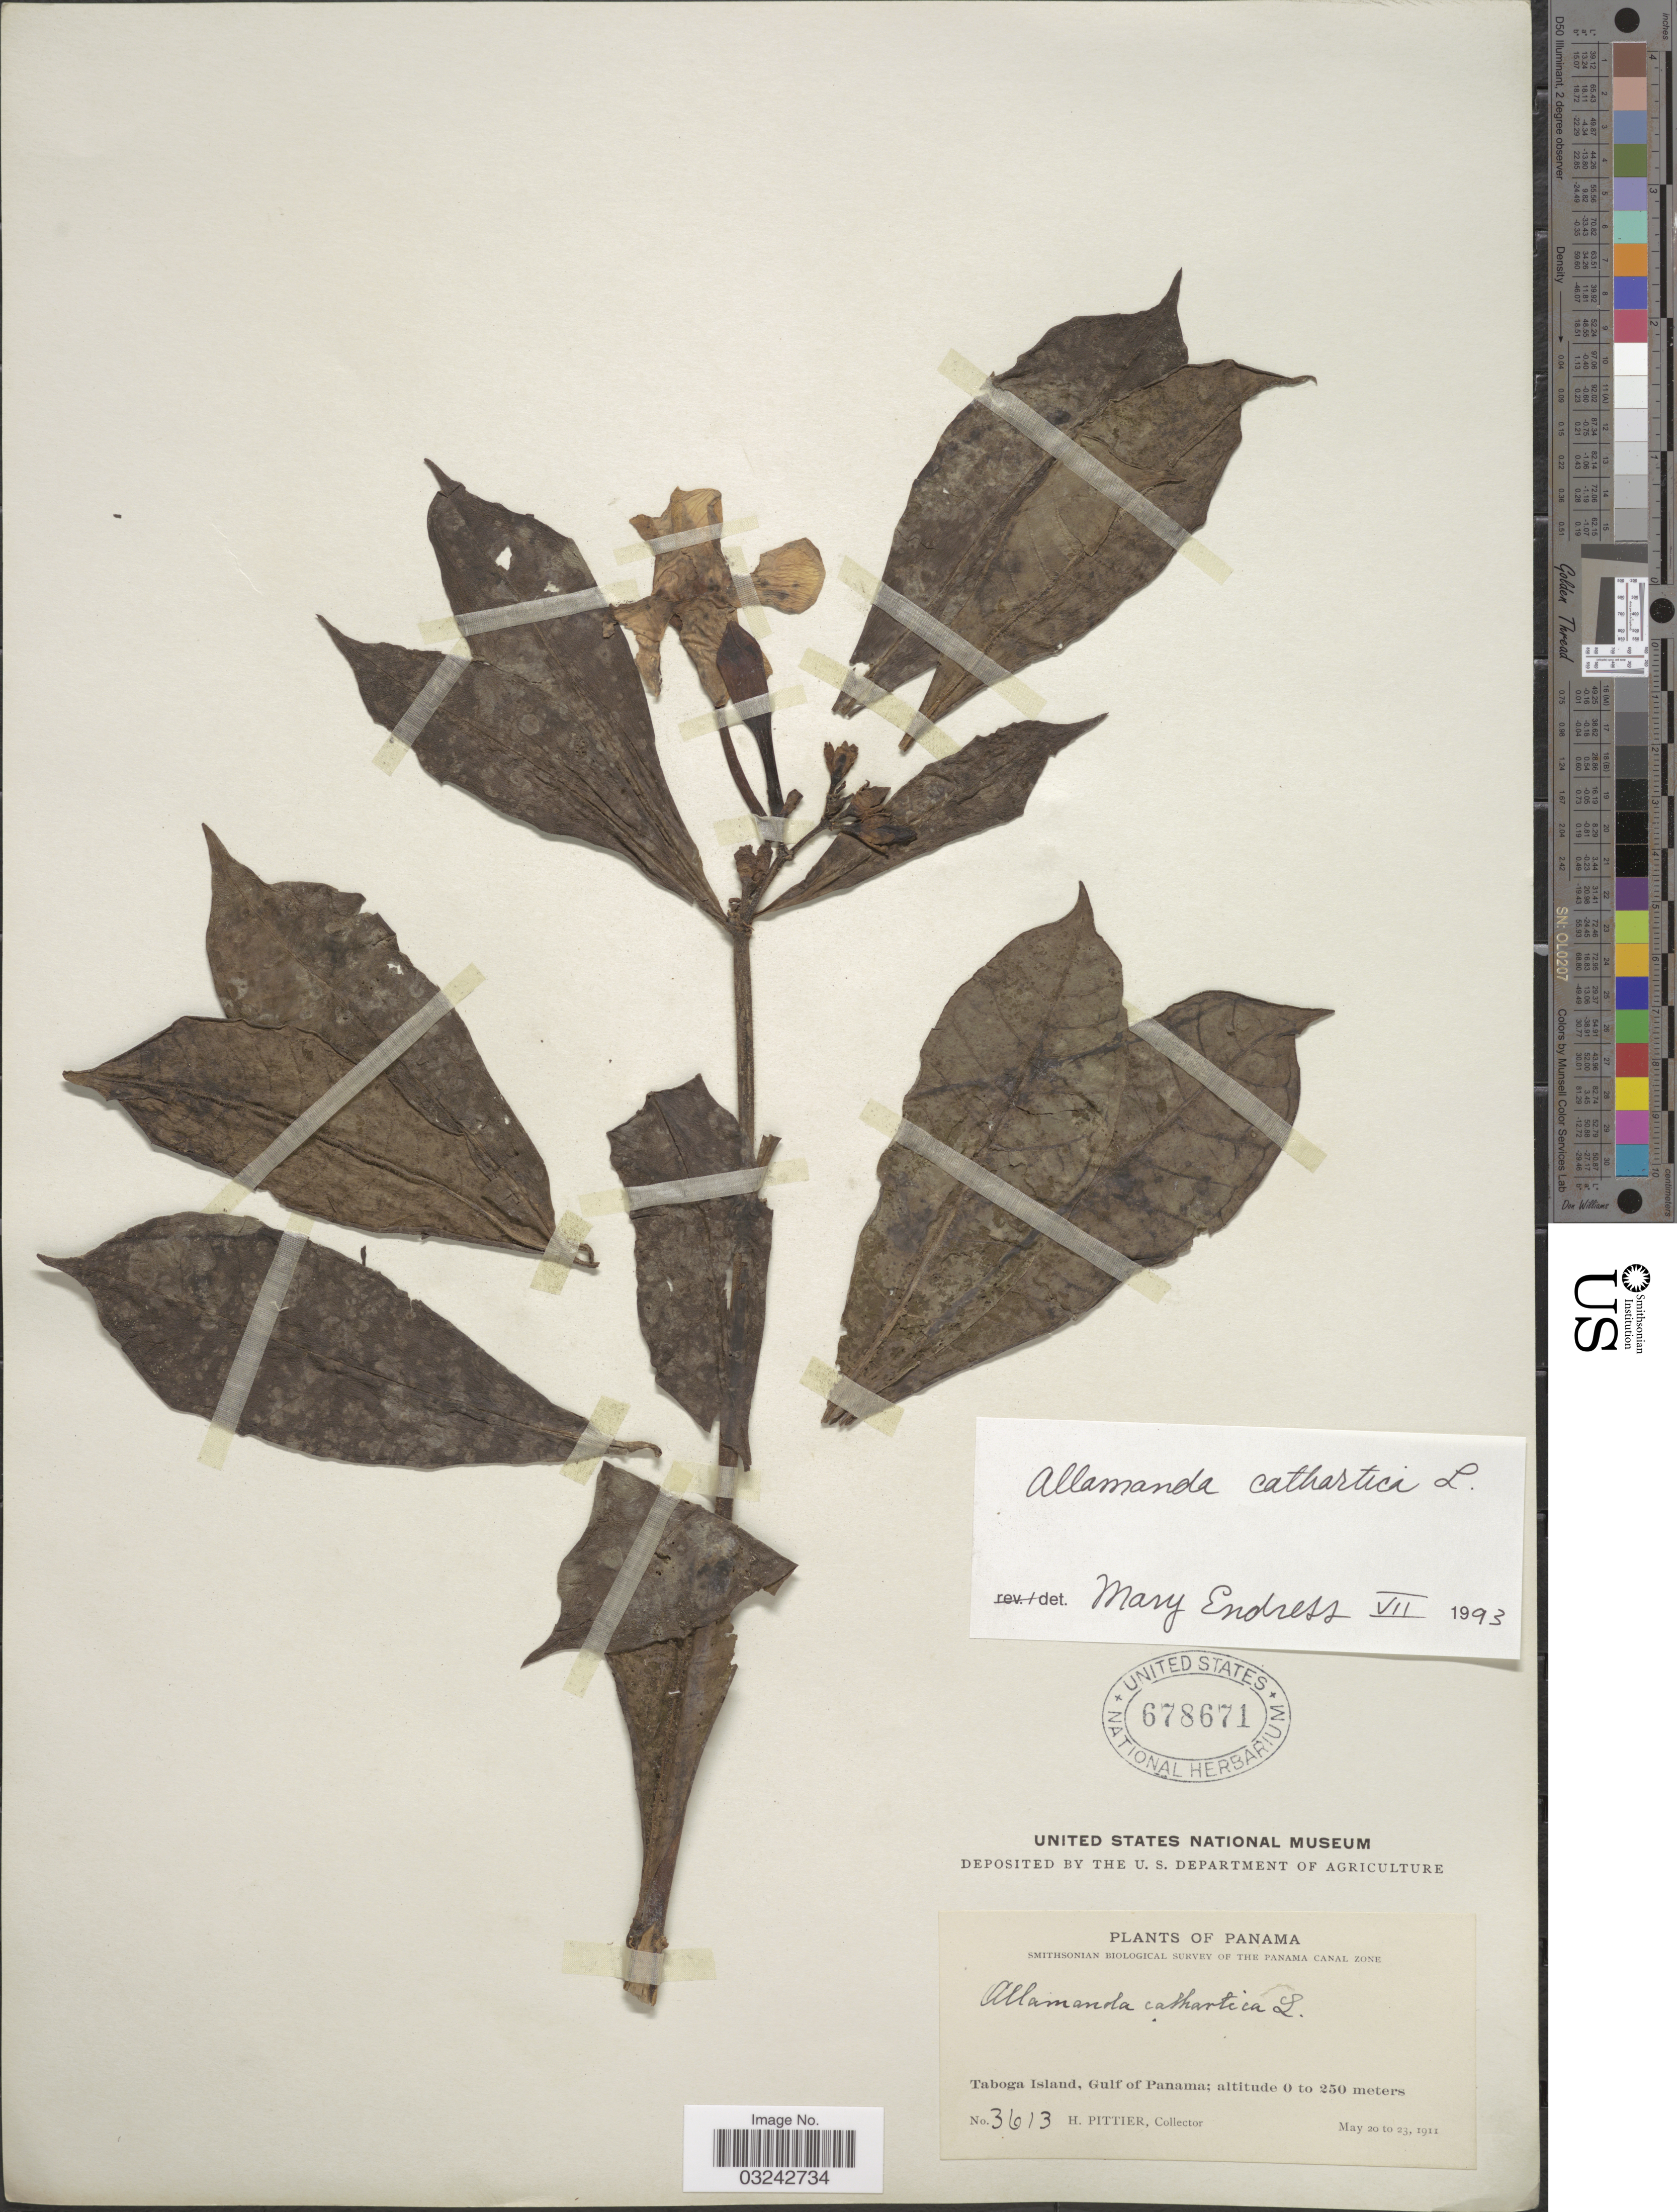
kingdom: Plantae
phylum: Tracheophyta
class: Magnoliopsida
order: Gentianales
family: Apocynaceae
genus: Allamanda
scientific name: Allamanda cathartica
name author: L.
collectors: H. F. Pittier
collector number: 3613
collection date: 1911-05-20/1911-05-23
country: Panama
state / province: Panamá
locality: Panama Canal Zone. Taboga Island, Gulf of Panama.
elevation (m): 0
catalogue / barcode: US 678671